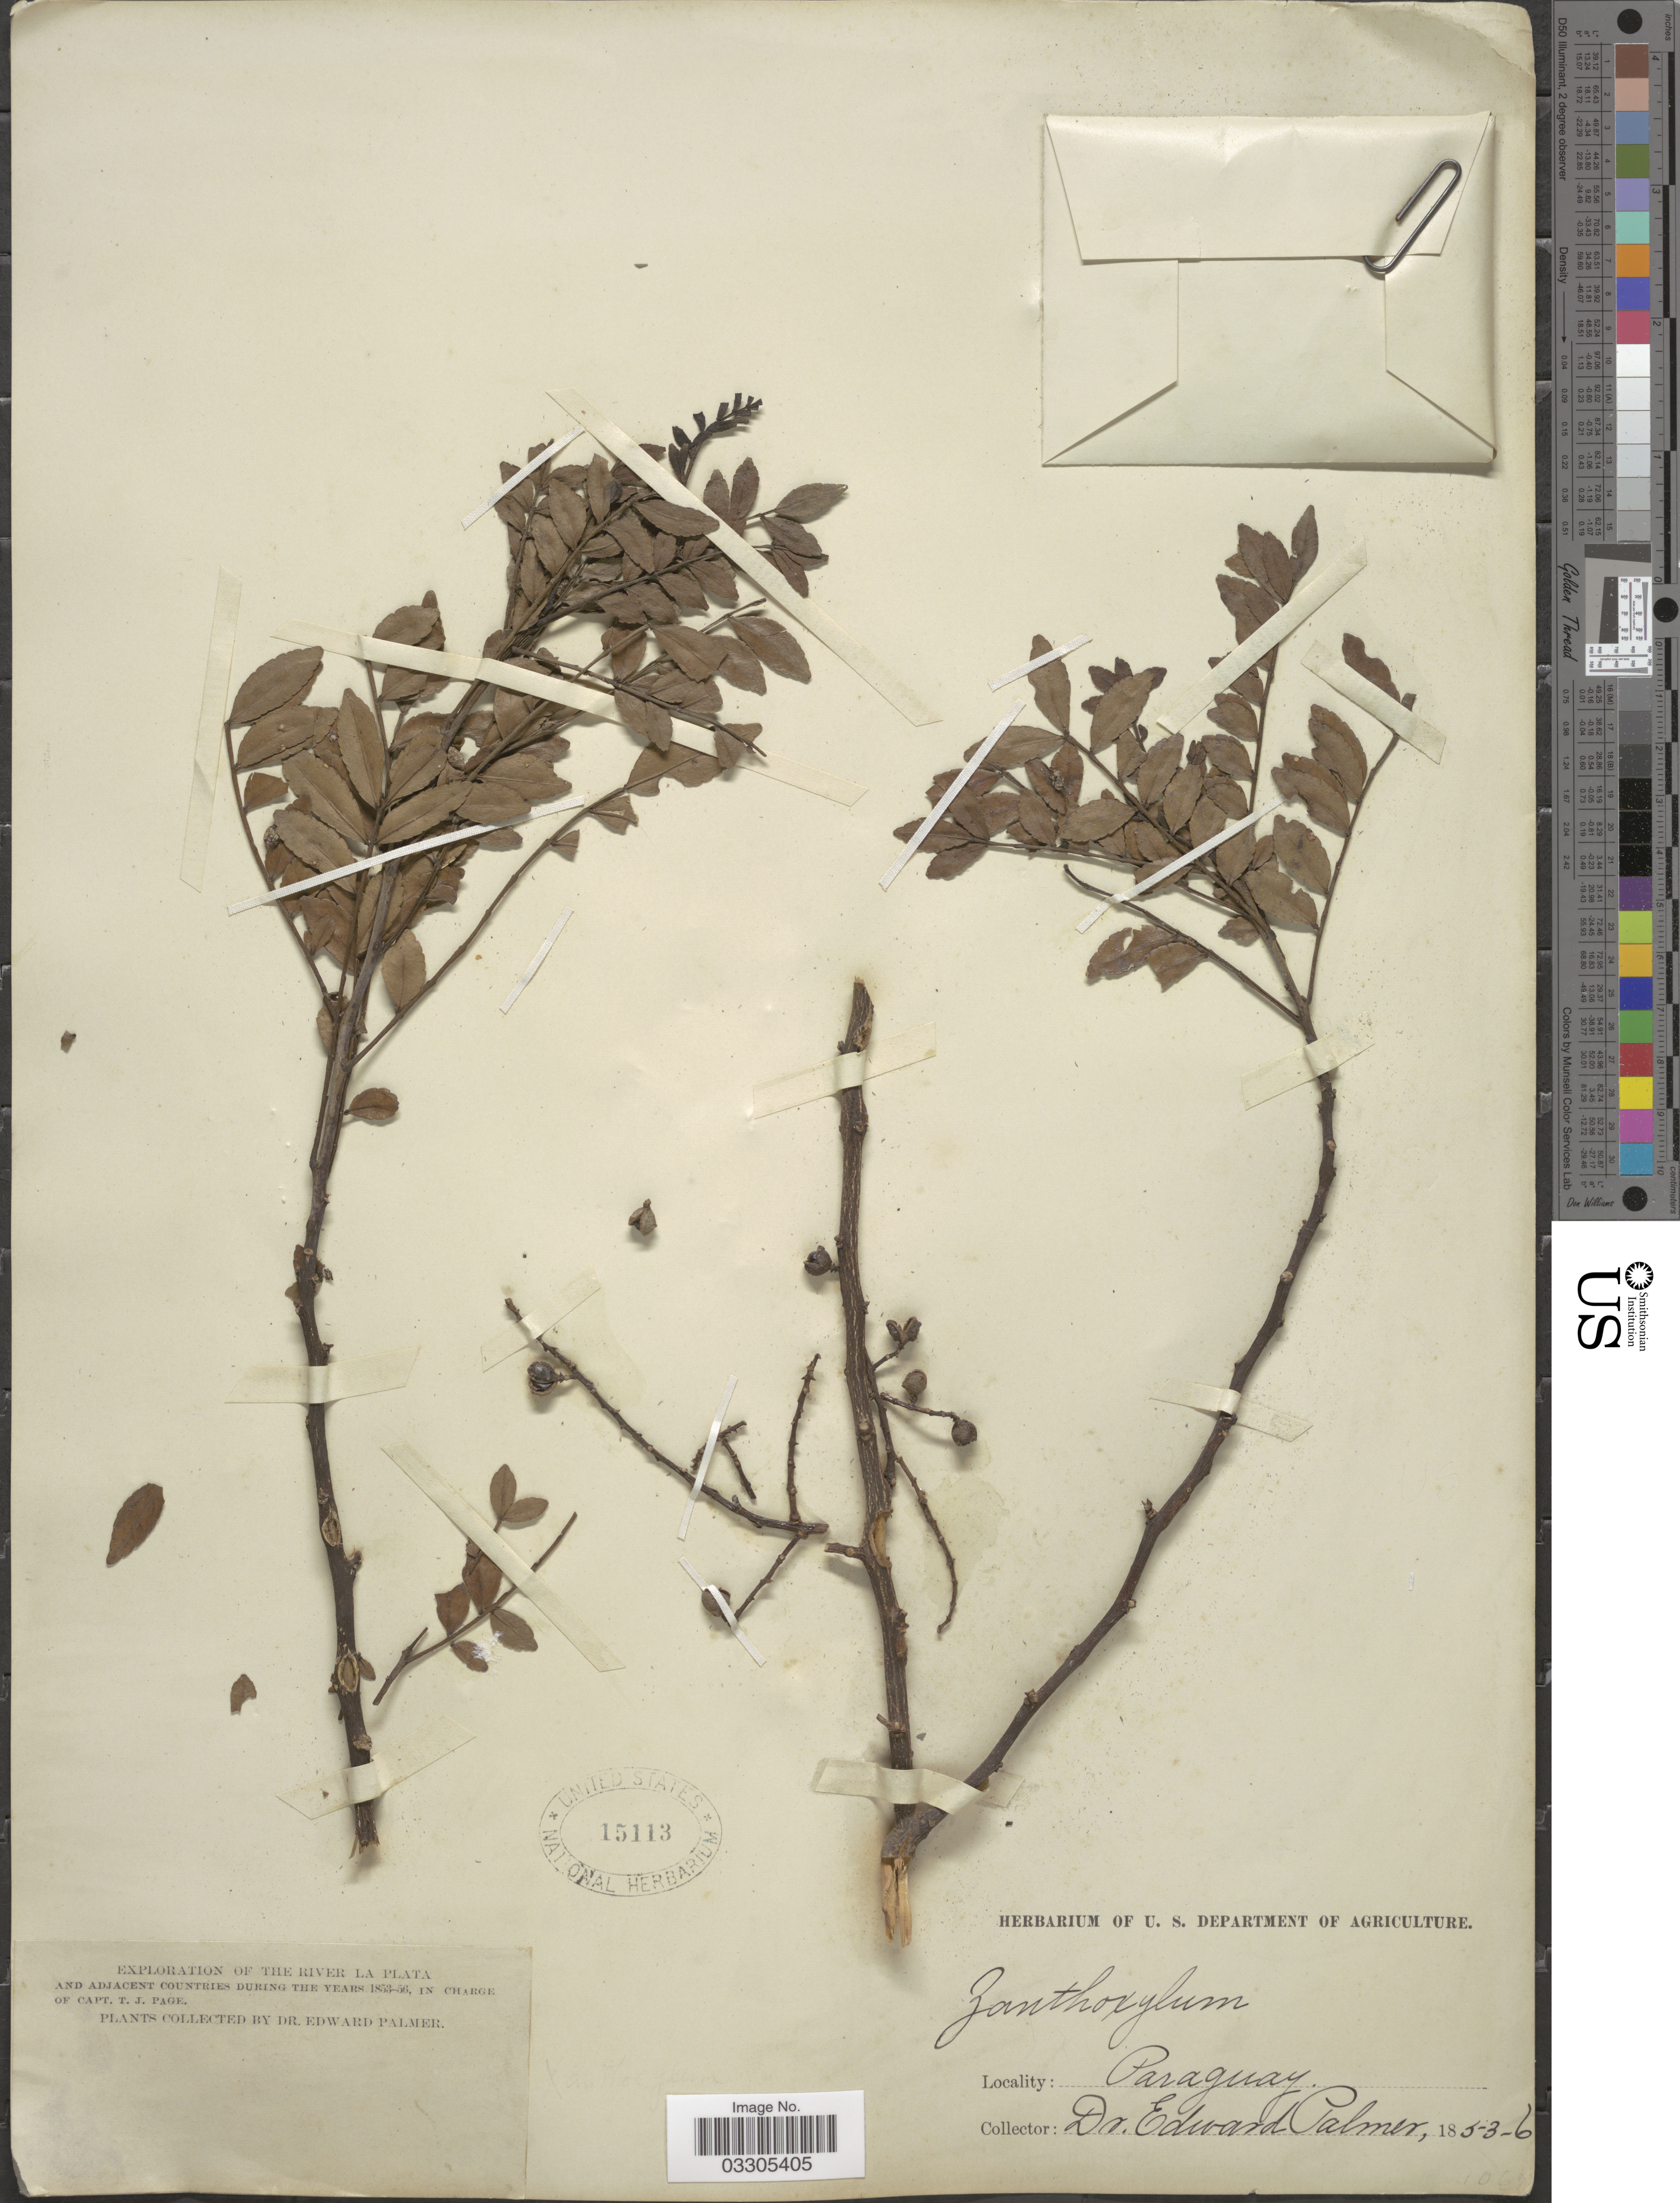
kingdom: Plantae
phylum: Tracheophyta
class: Magnoliopsida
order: Sapindales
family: Rutaceae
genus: Zanthoxylum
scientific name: Zanthoxylum fagara subsp. culantrilo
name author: (Kunth) Reynel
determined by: Londoño-Echeverri, Y.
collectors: E. Palmer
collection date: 1853/1856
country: Paraguay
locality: The River La Plata and adjacent countries.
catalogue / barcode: US 15113